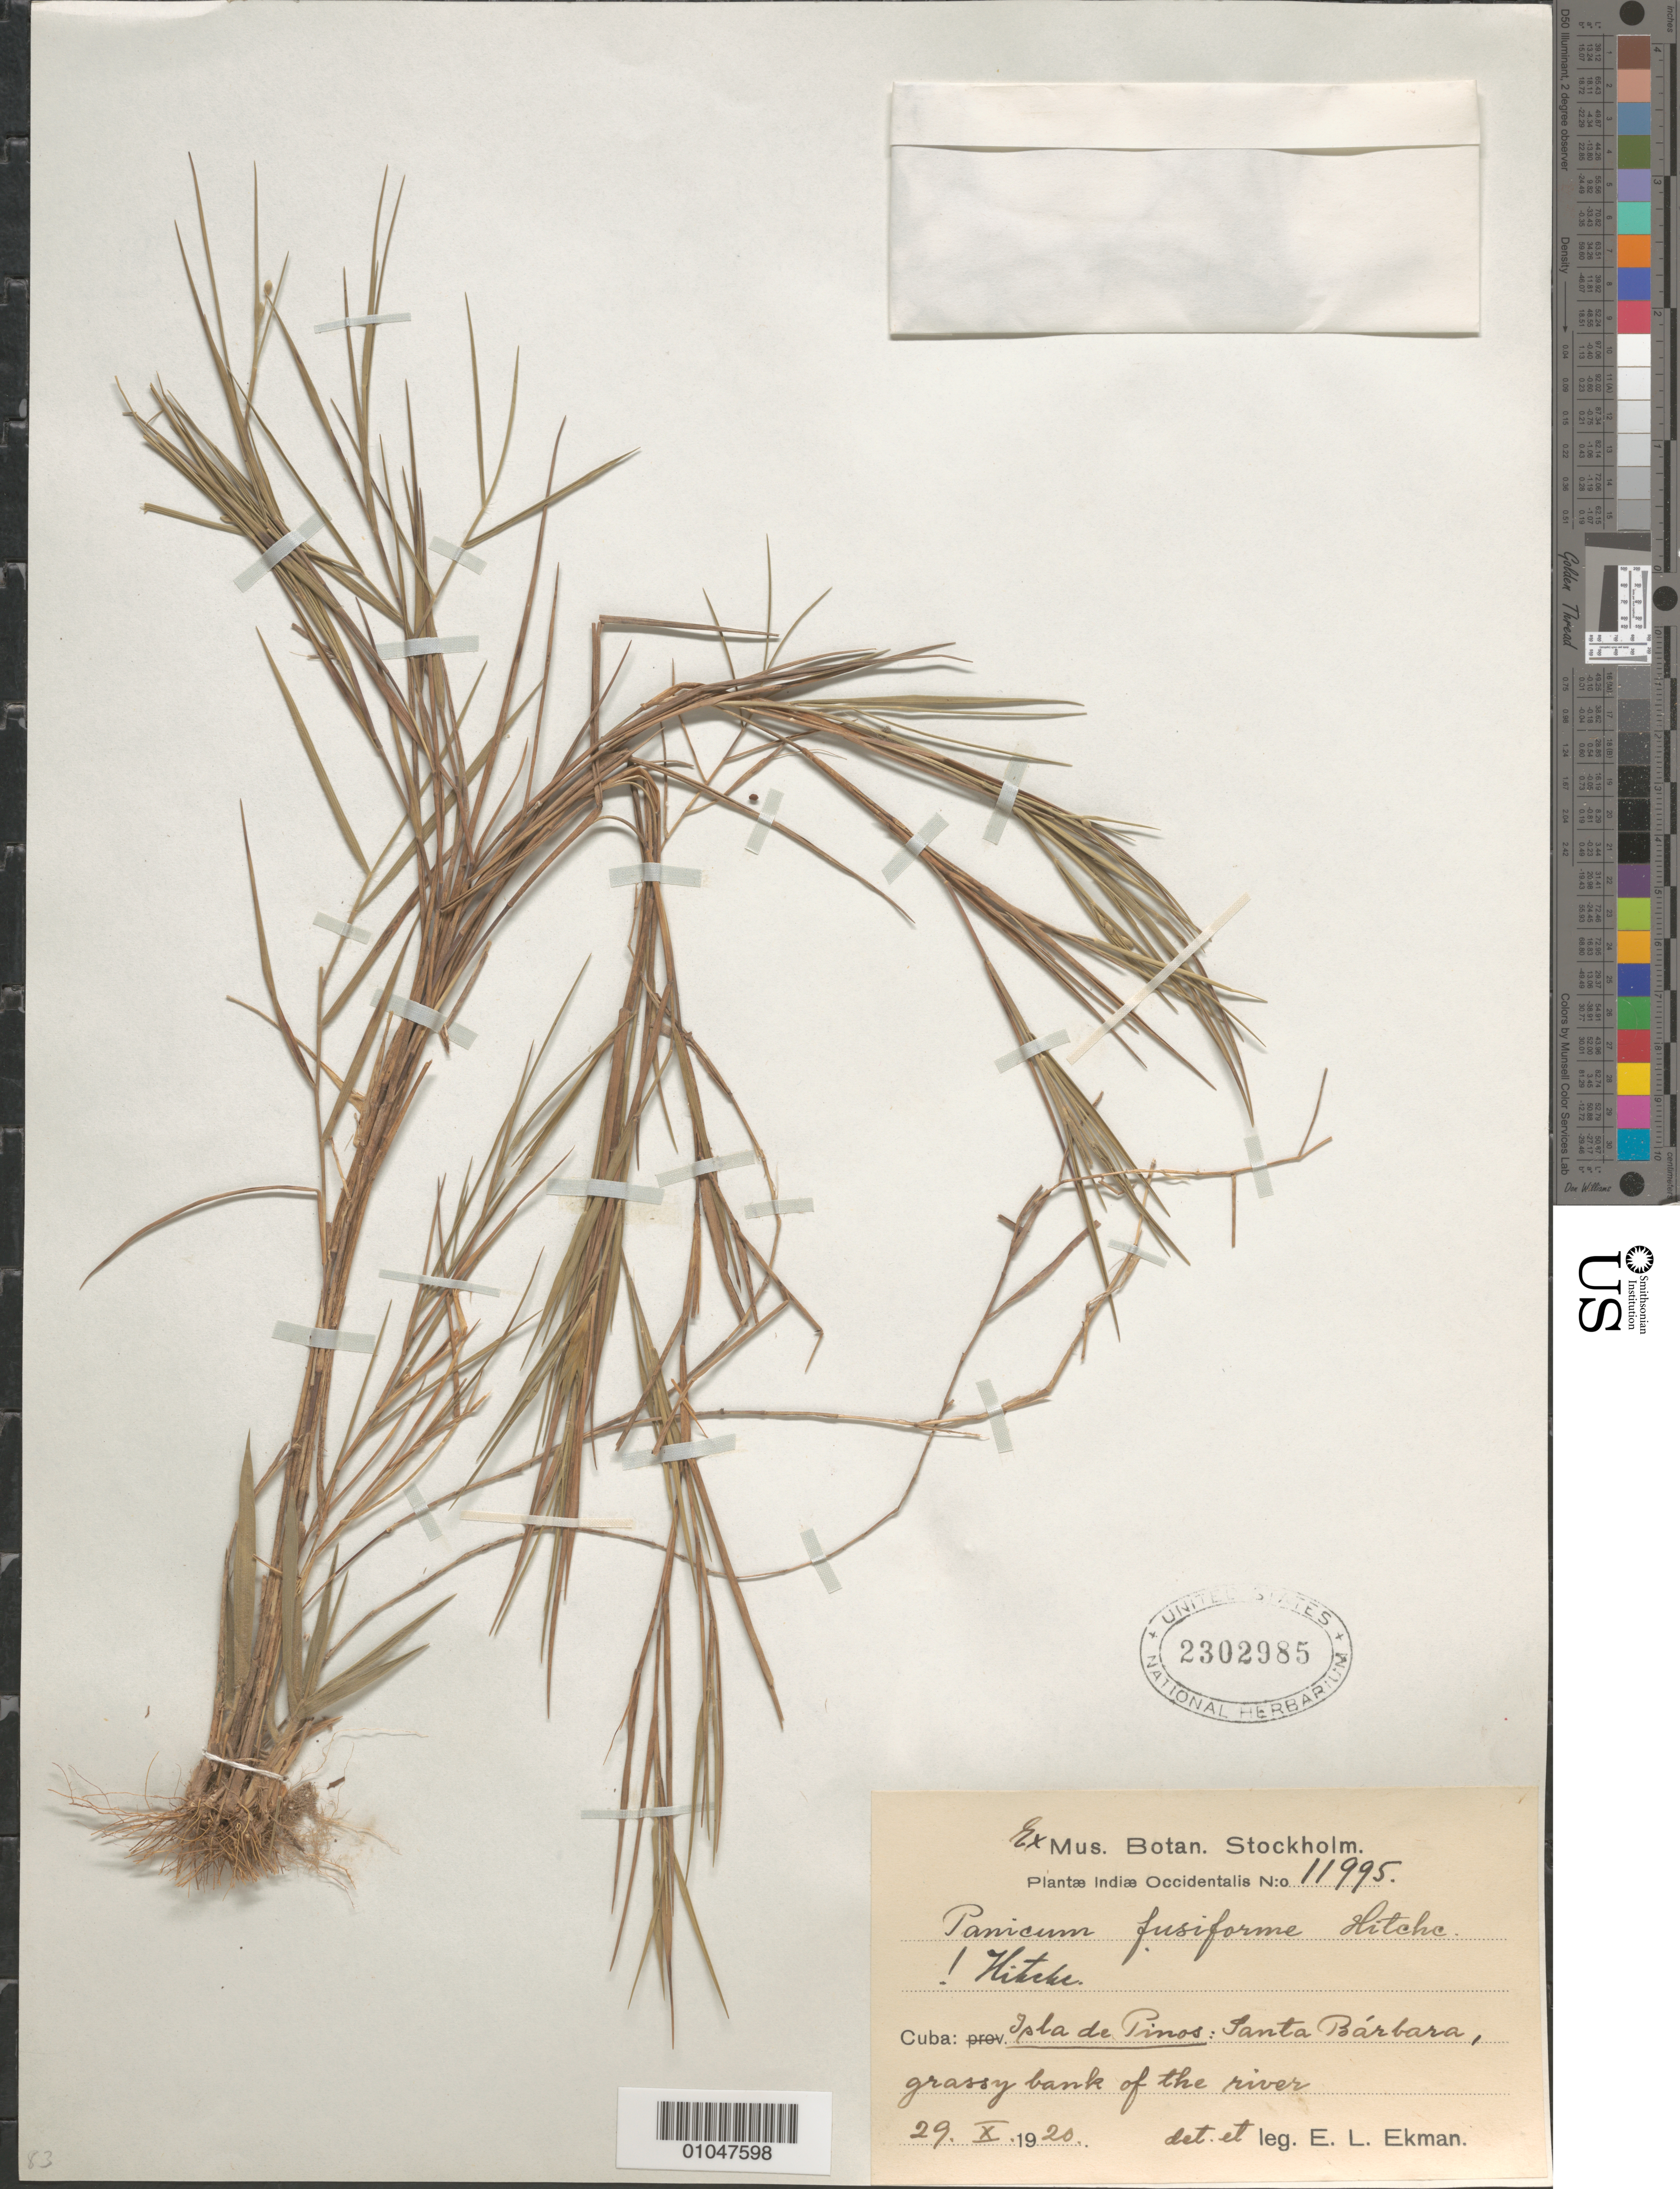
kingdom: Plantae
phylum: Tracheophyta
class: Liliopsida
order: Poales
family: Poaceae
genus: Panicum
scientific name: Panicum fusiforme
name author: Hitchc.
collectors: E. L. Ekman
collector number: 11995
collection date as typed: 29 Oct 1920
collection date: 1920-10-29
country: Cuba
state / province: Isla de la Juventud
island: Isla de la Juventud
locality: [Isle of Pines], Santa Barbara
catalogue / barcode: US 2302985